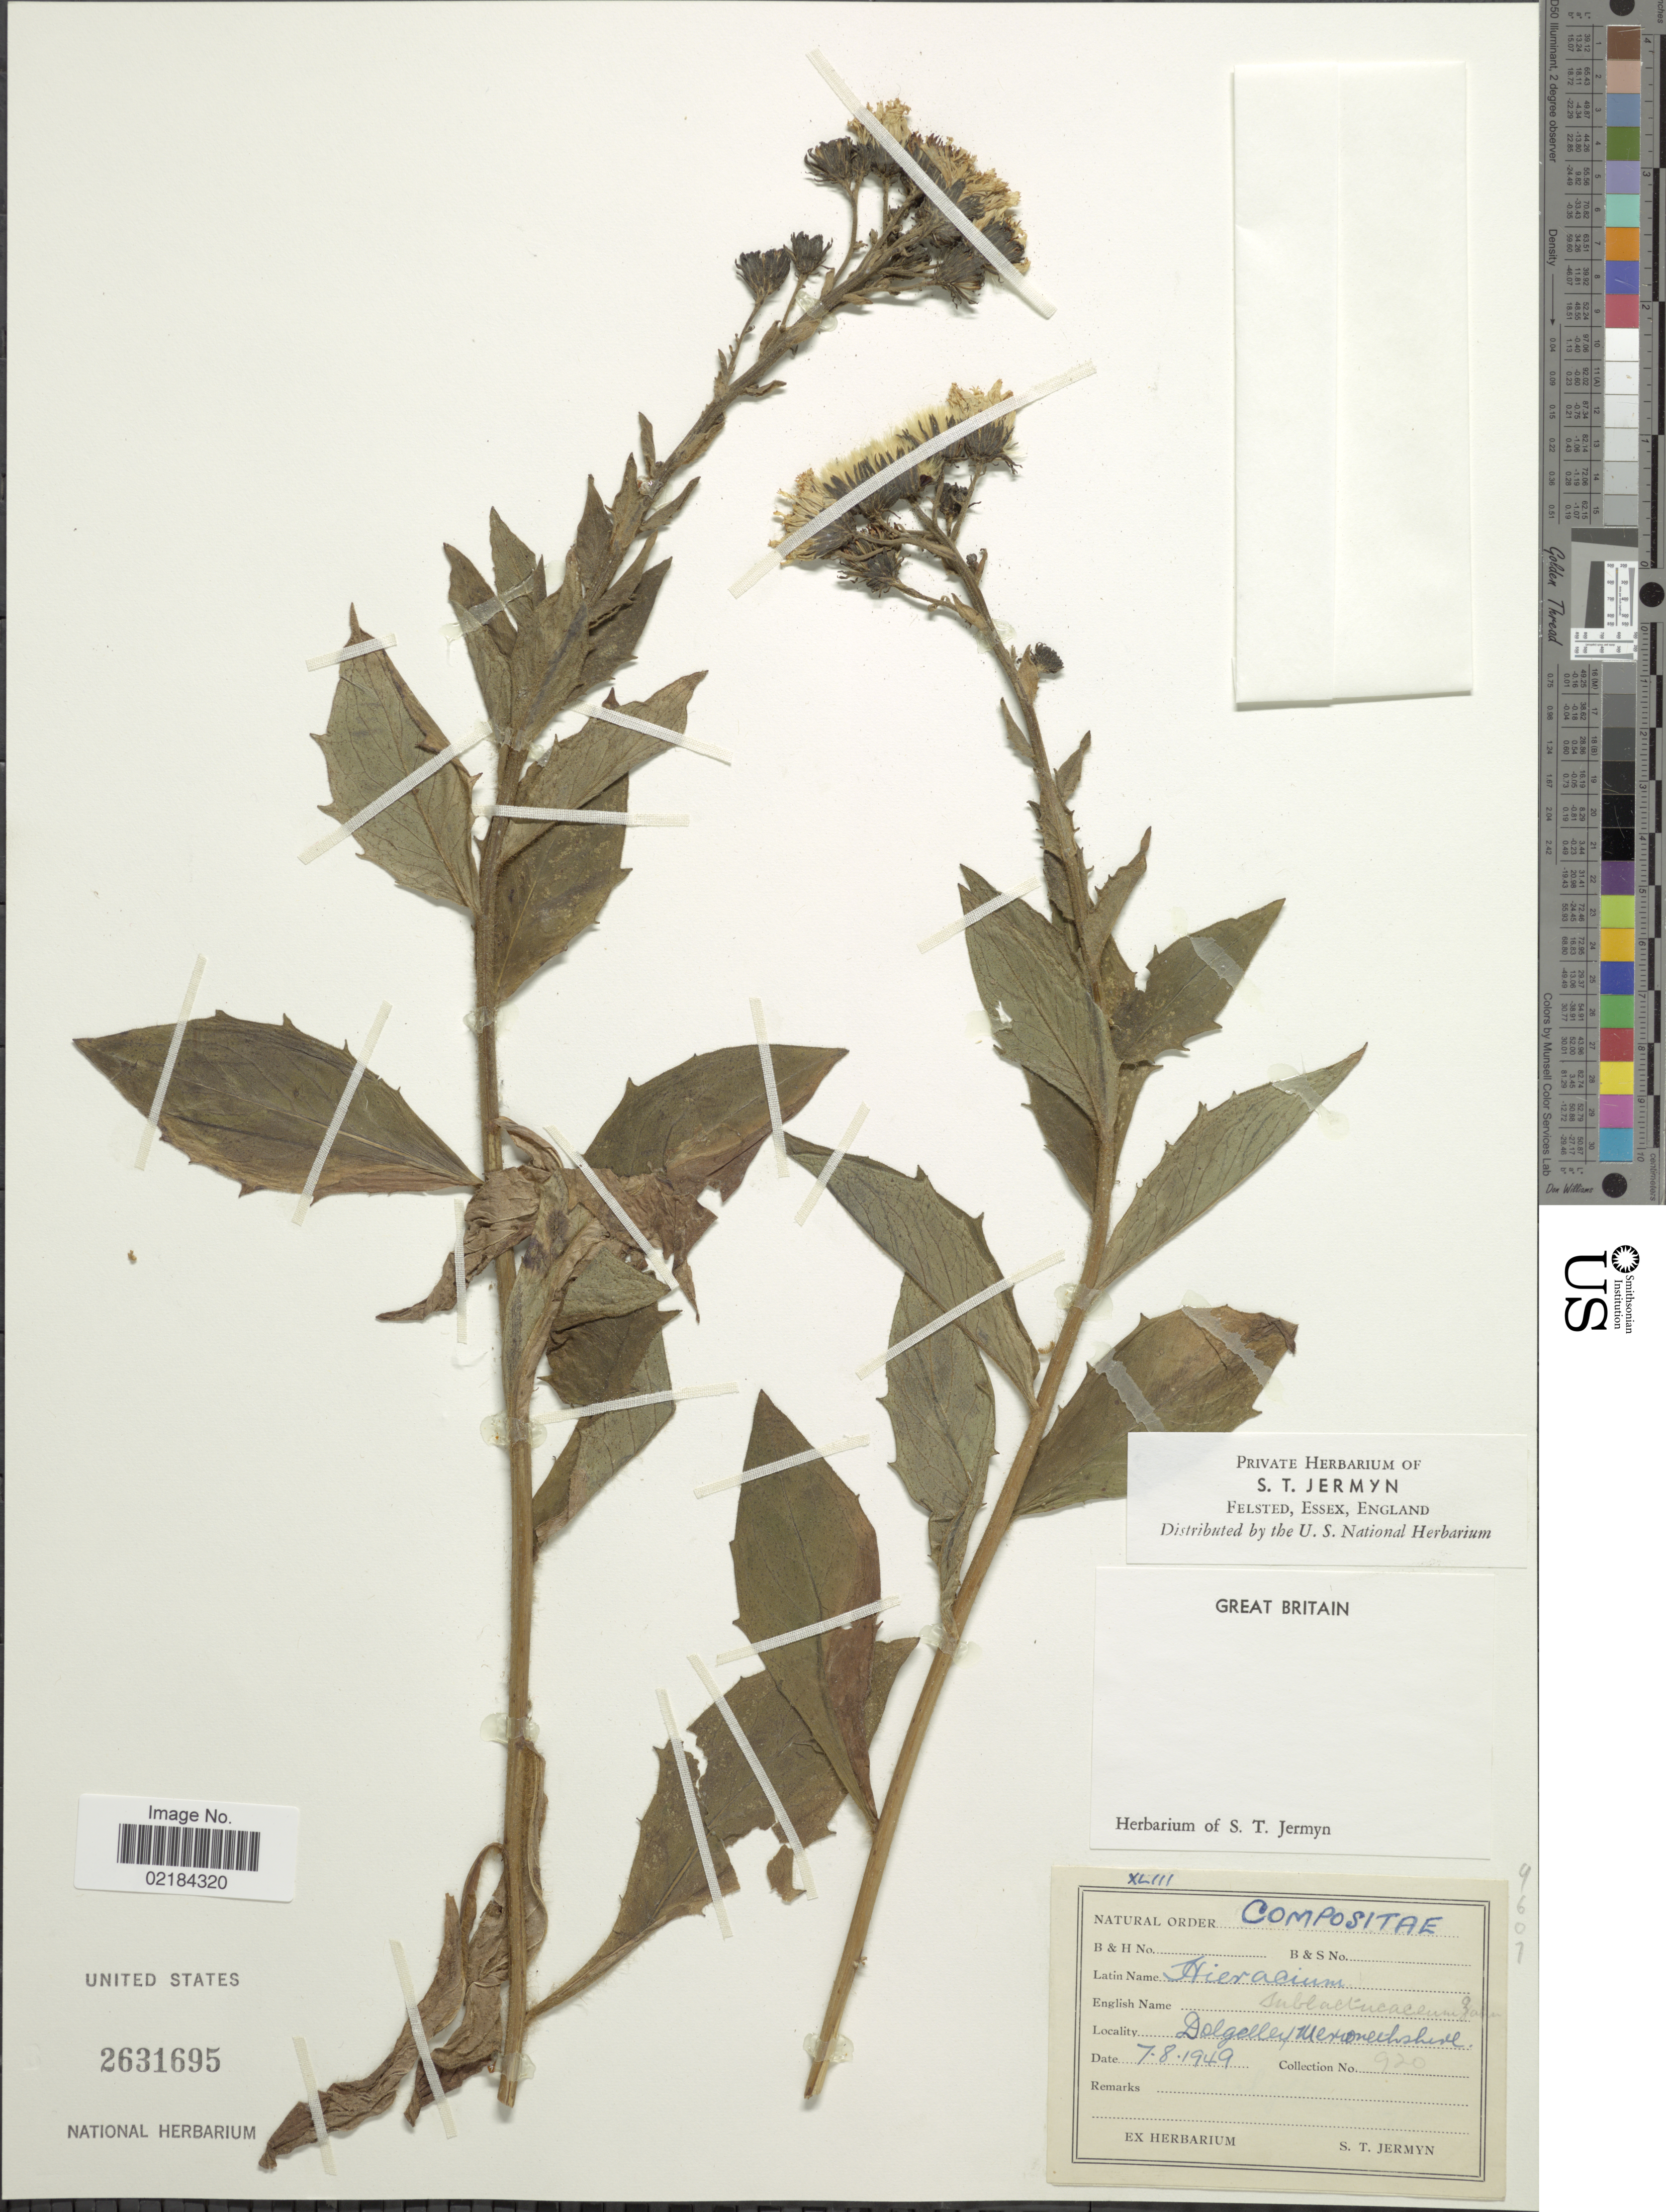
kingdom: Plantae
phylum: Tracheophyta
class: Magnoliopsida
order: Asterales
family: Asteraceae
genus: Hieracium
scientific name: Hieracium sabaudum subsp. sublactucaceum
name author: Zahn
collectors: ex herb. S. T. Jermyn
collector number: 920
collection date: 1949-08-07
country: United Kingdom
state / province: Wales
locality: Great Britain. Dolgelley, Merionethshire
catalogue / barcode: US 2631695